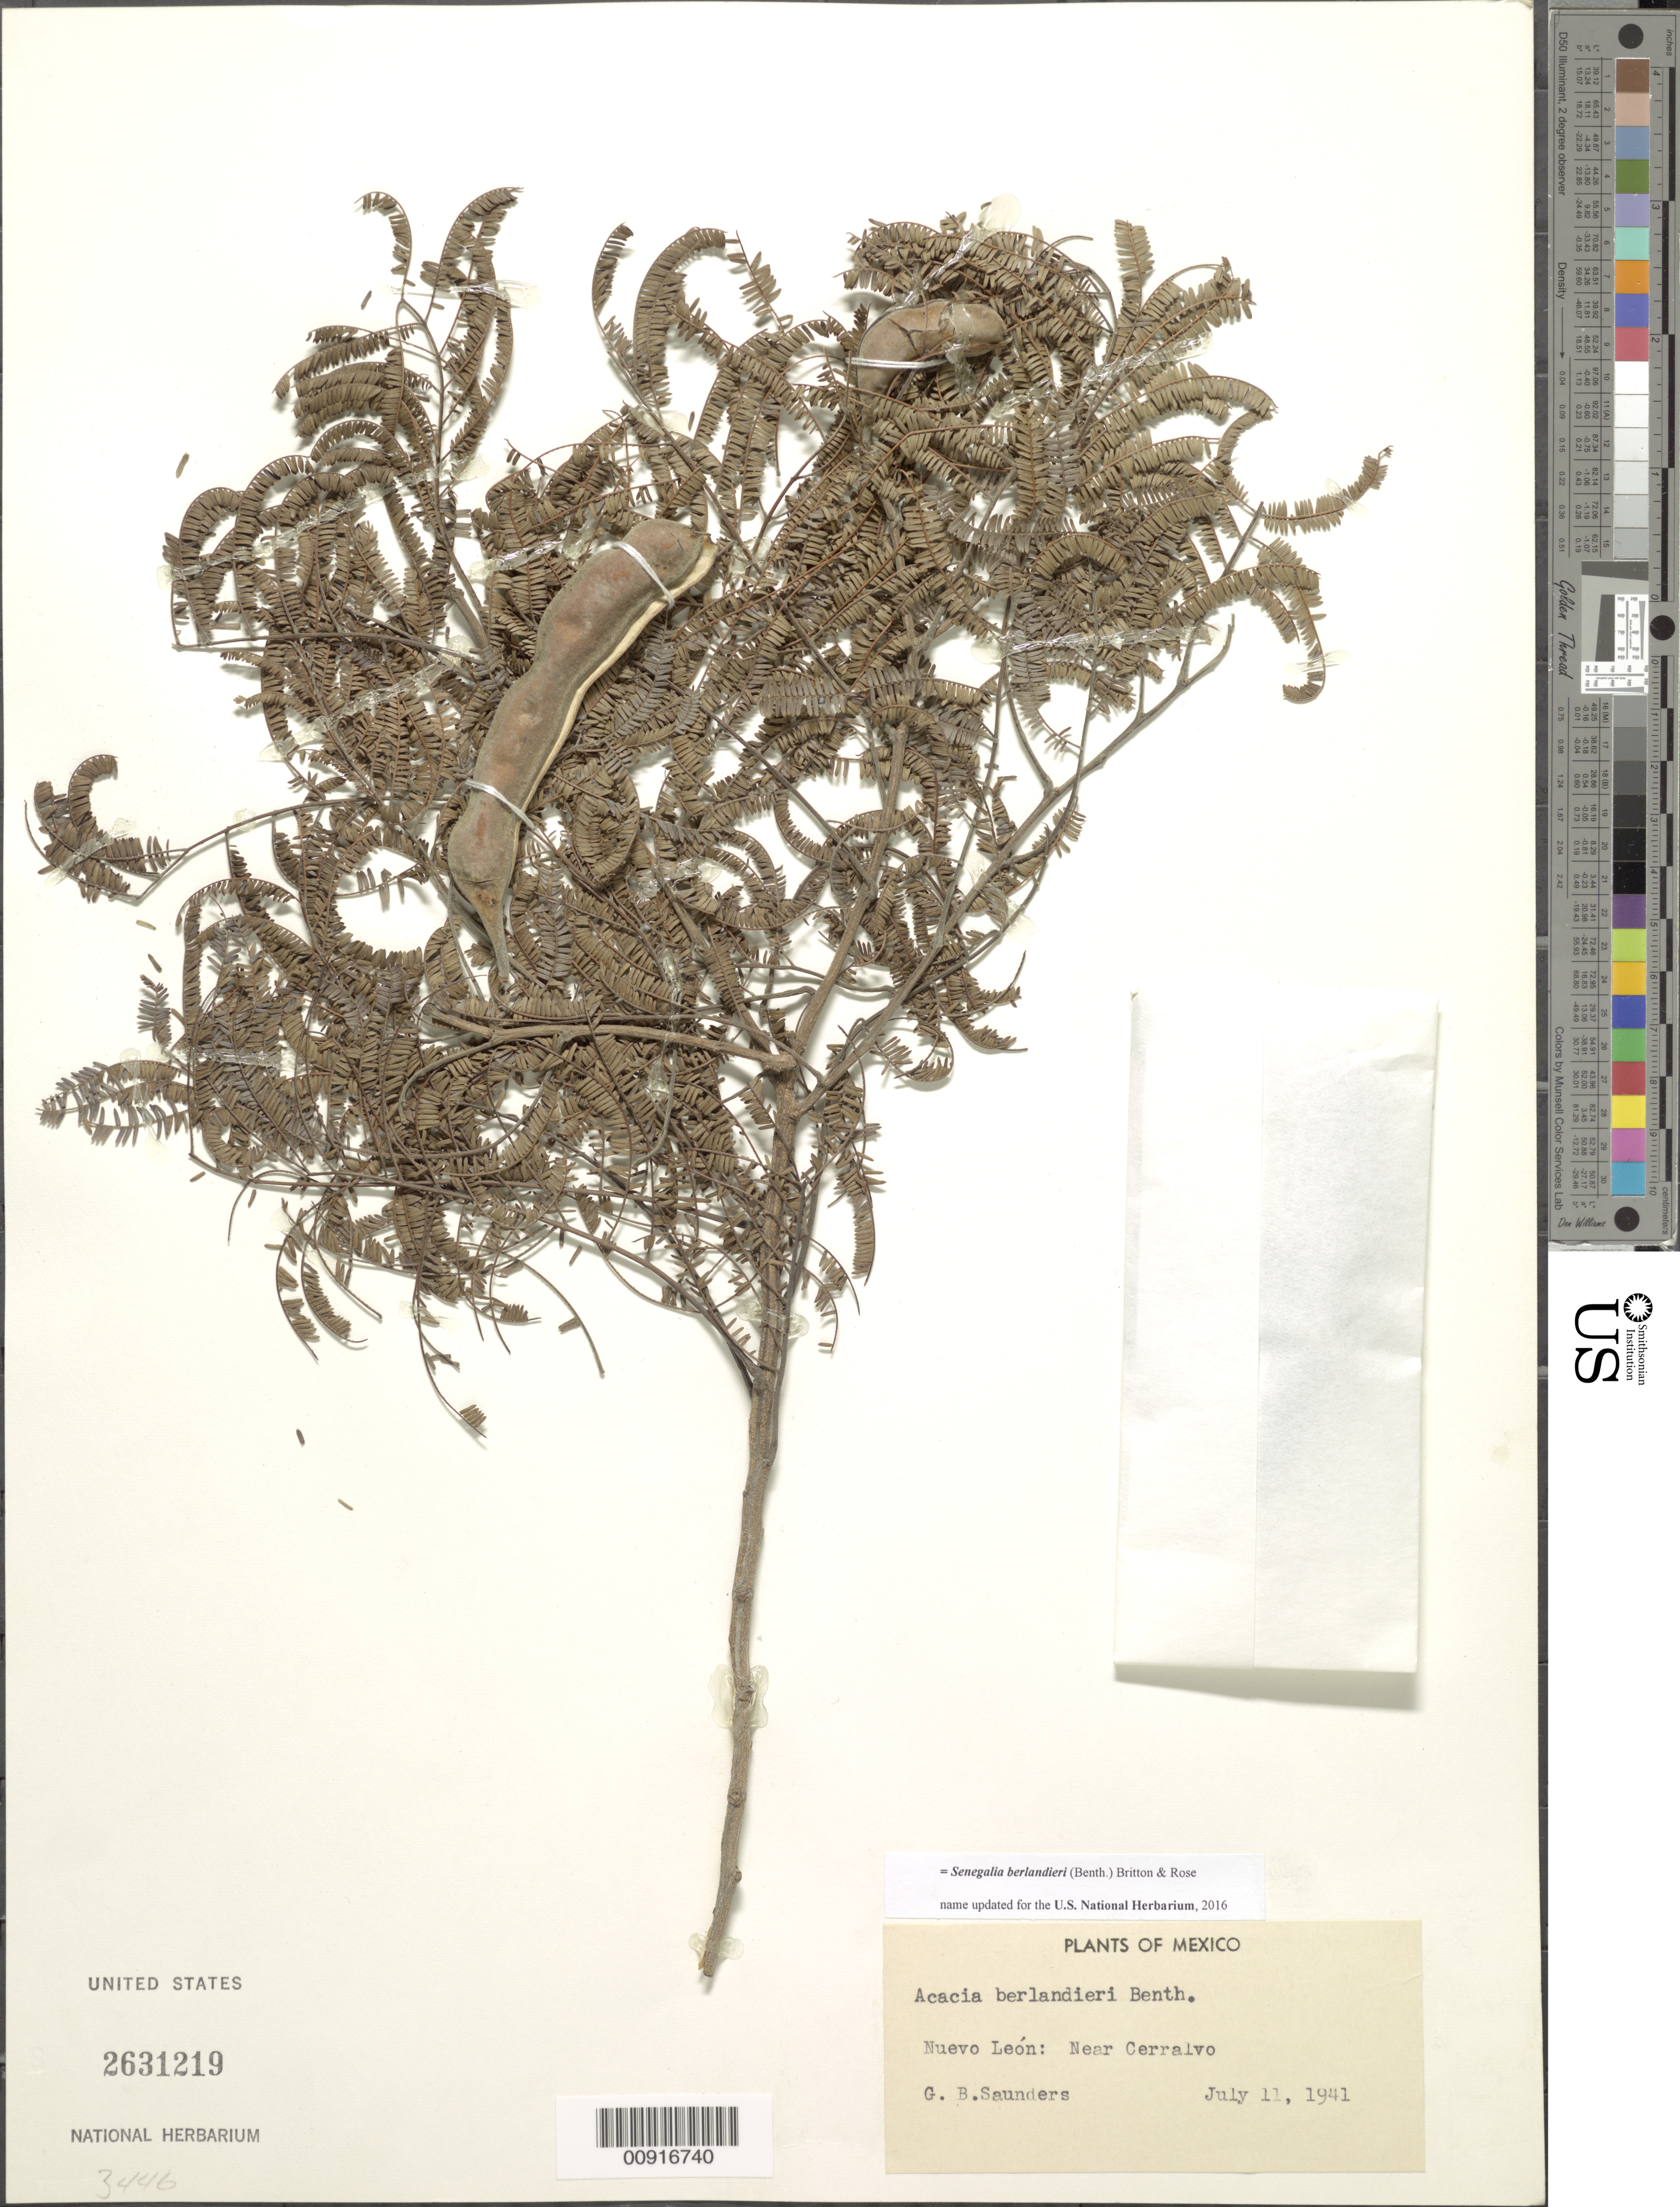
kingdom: Plantae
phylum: Tracheophyta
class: Magnoliopsida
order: Fabales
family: Fabaceae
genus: Senegalia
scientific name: Senegalia berlandieri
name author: (Benth.) Britton & Rose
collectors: G. B. Saunders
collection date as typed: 11 Jul 1941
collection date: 1941-07-11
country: Mexico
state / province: Nuevo León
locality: Nuevo León: Near Cerralvo.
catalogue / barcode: US 2631219